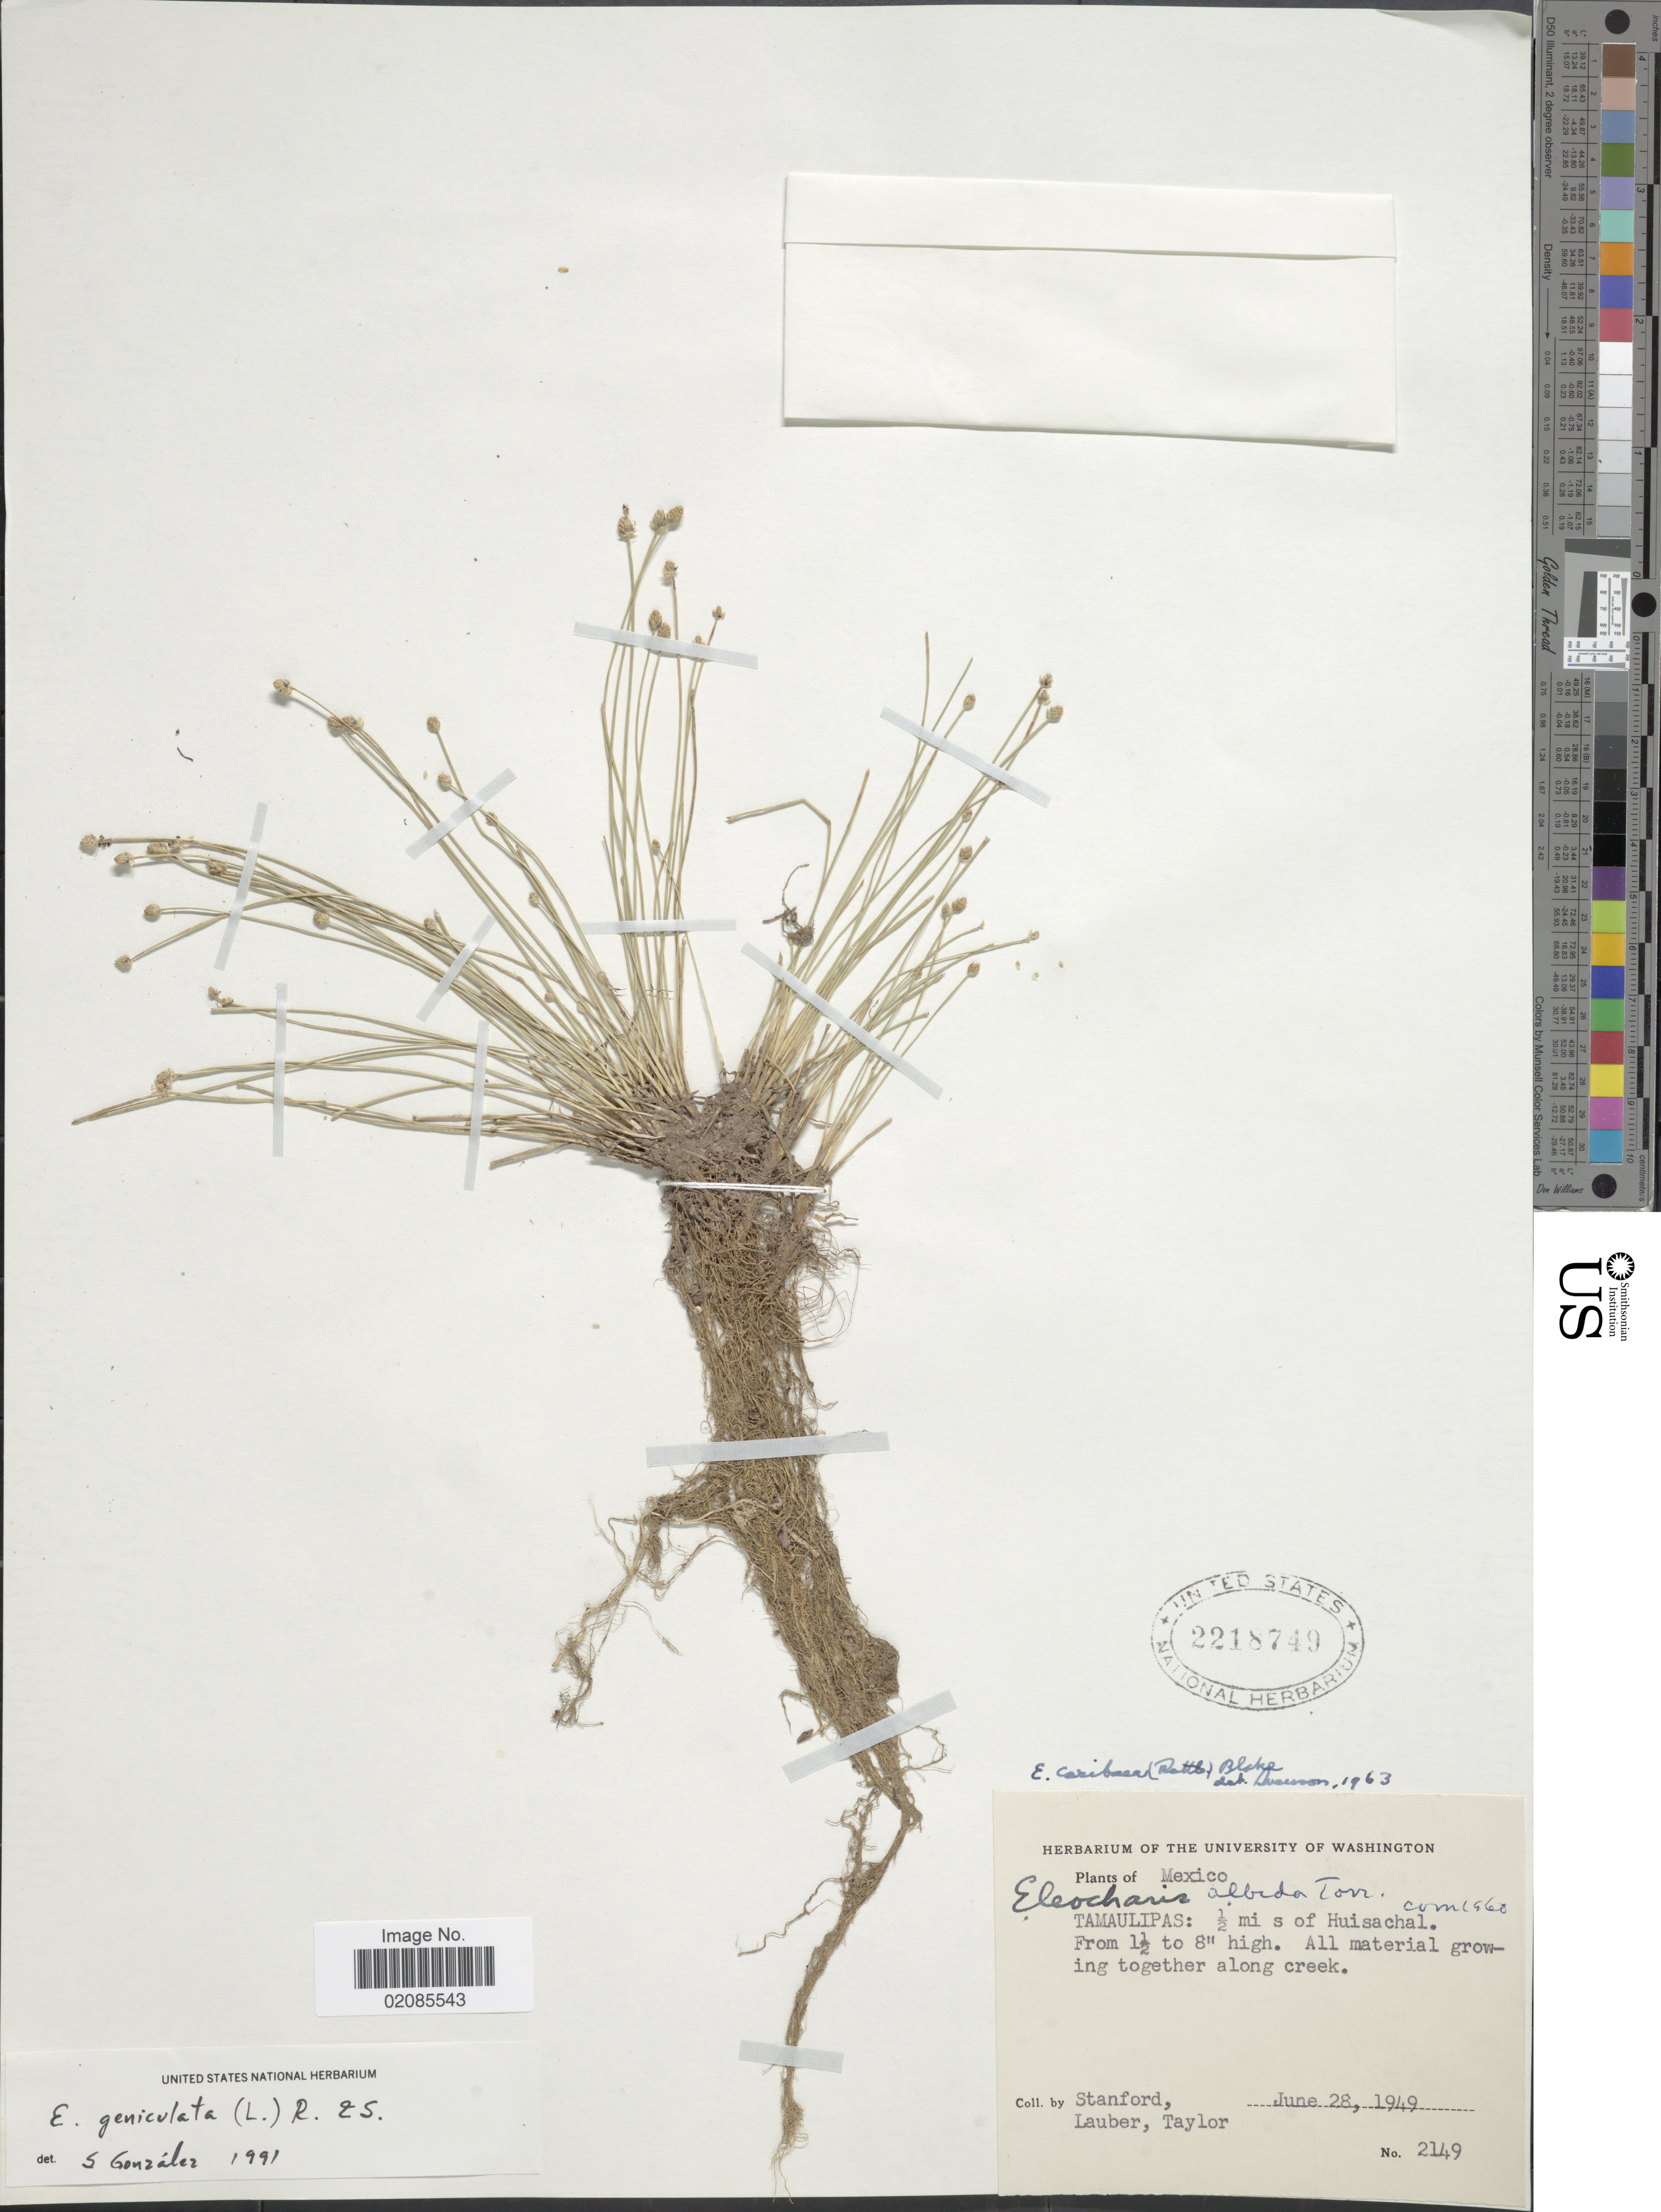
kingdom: Plantae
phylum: Tracheophyta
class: Liliopsida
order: Poales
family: Cyperaceae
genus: Eleocharis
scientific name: Eleocharis geniculata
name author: (L.) Roem. & Schult.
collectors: -. Stanford, Lauber, -- & -- Taylor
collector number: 2149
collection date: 1949-06-28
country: Mexico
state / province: Tamaulipas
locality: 1/2 mi s of Huisachal, along creek.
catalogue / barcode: US 2218749